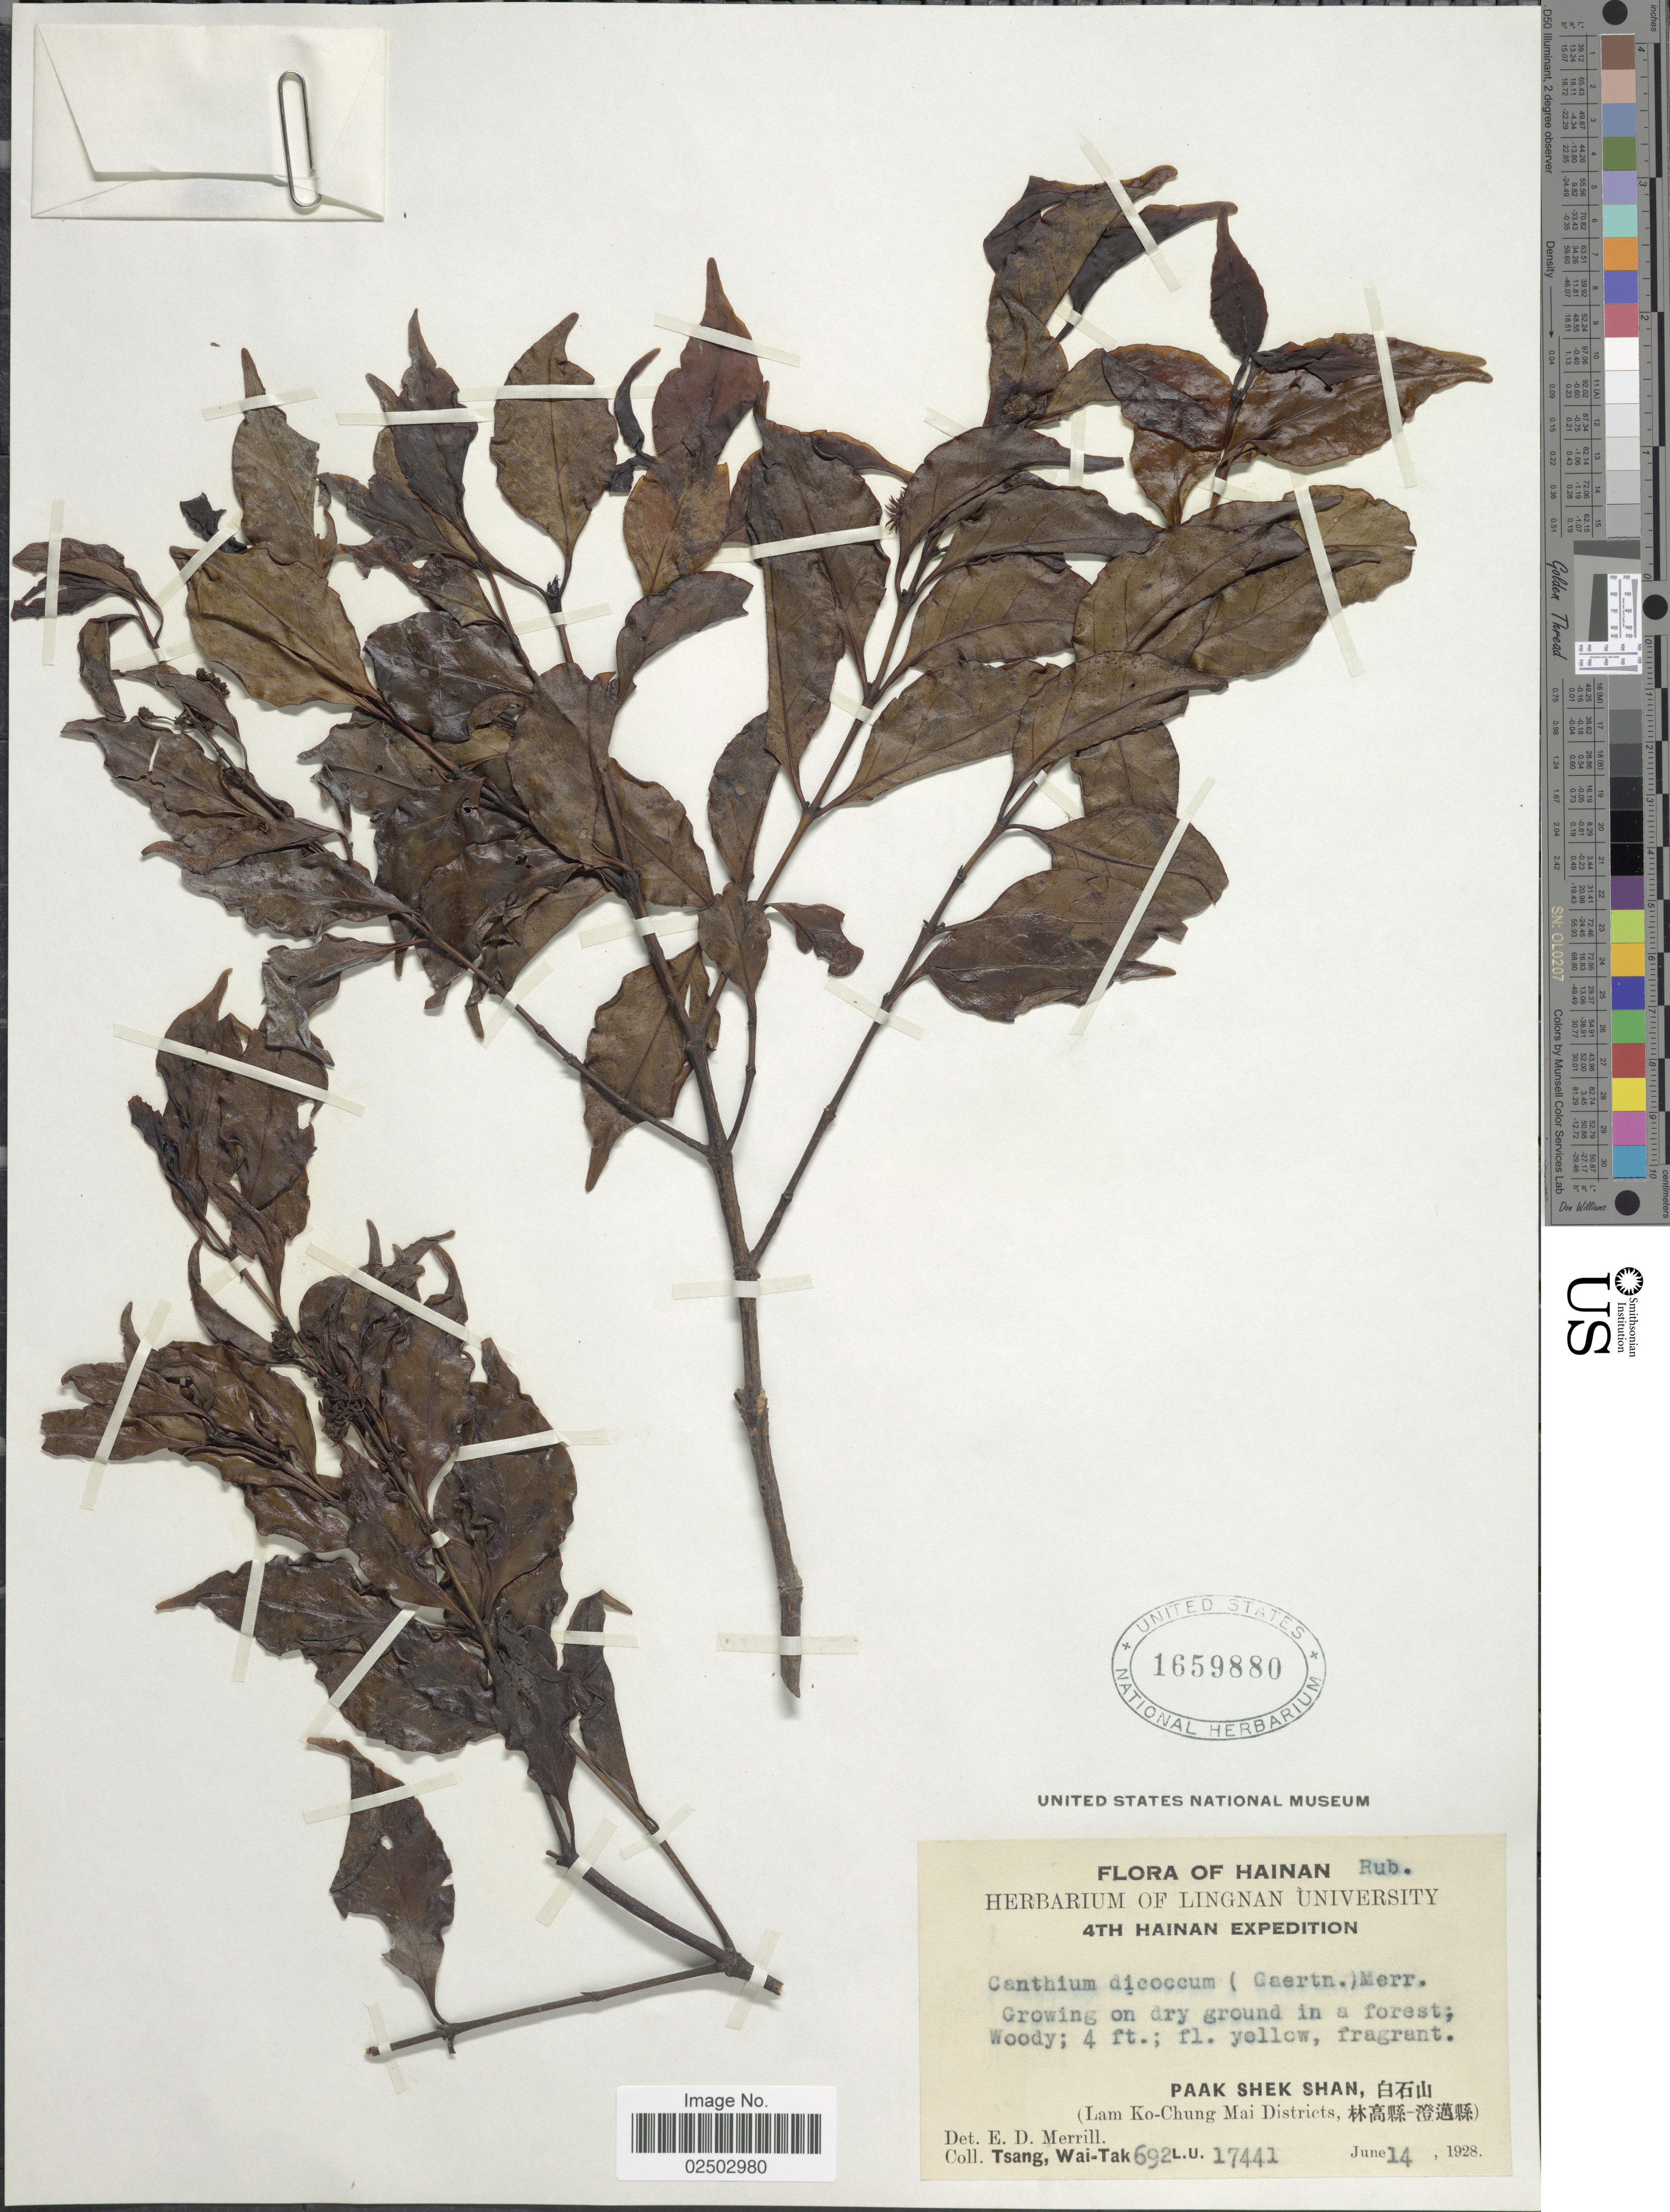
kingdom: Plantae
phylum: Tracheophyta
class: Magnoliopsida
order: Gentianales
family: Rubiaceae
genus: Canthium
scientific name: Canthium dicoccum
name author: (Gaertn.) Merr.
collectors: W. T. Tsang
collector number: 692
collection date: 1928-06-14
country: China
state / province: Hainan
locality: Paak Shek Shan (Lam Ko-Chung Mai District)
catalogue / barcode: US 1659880